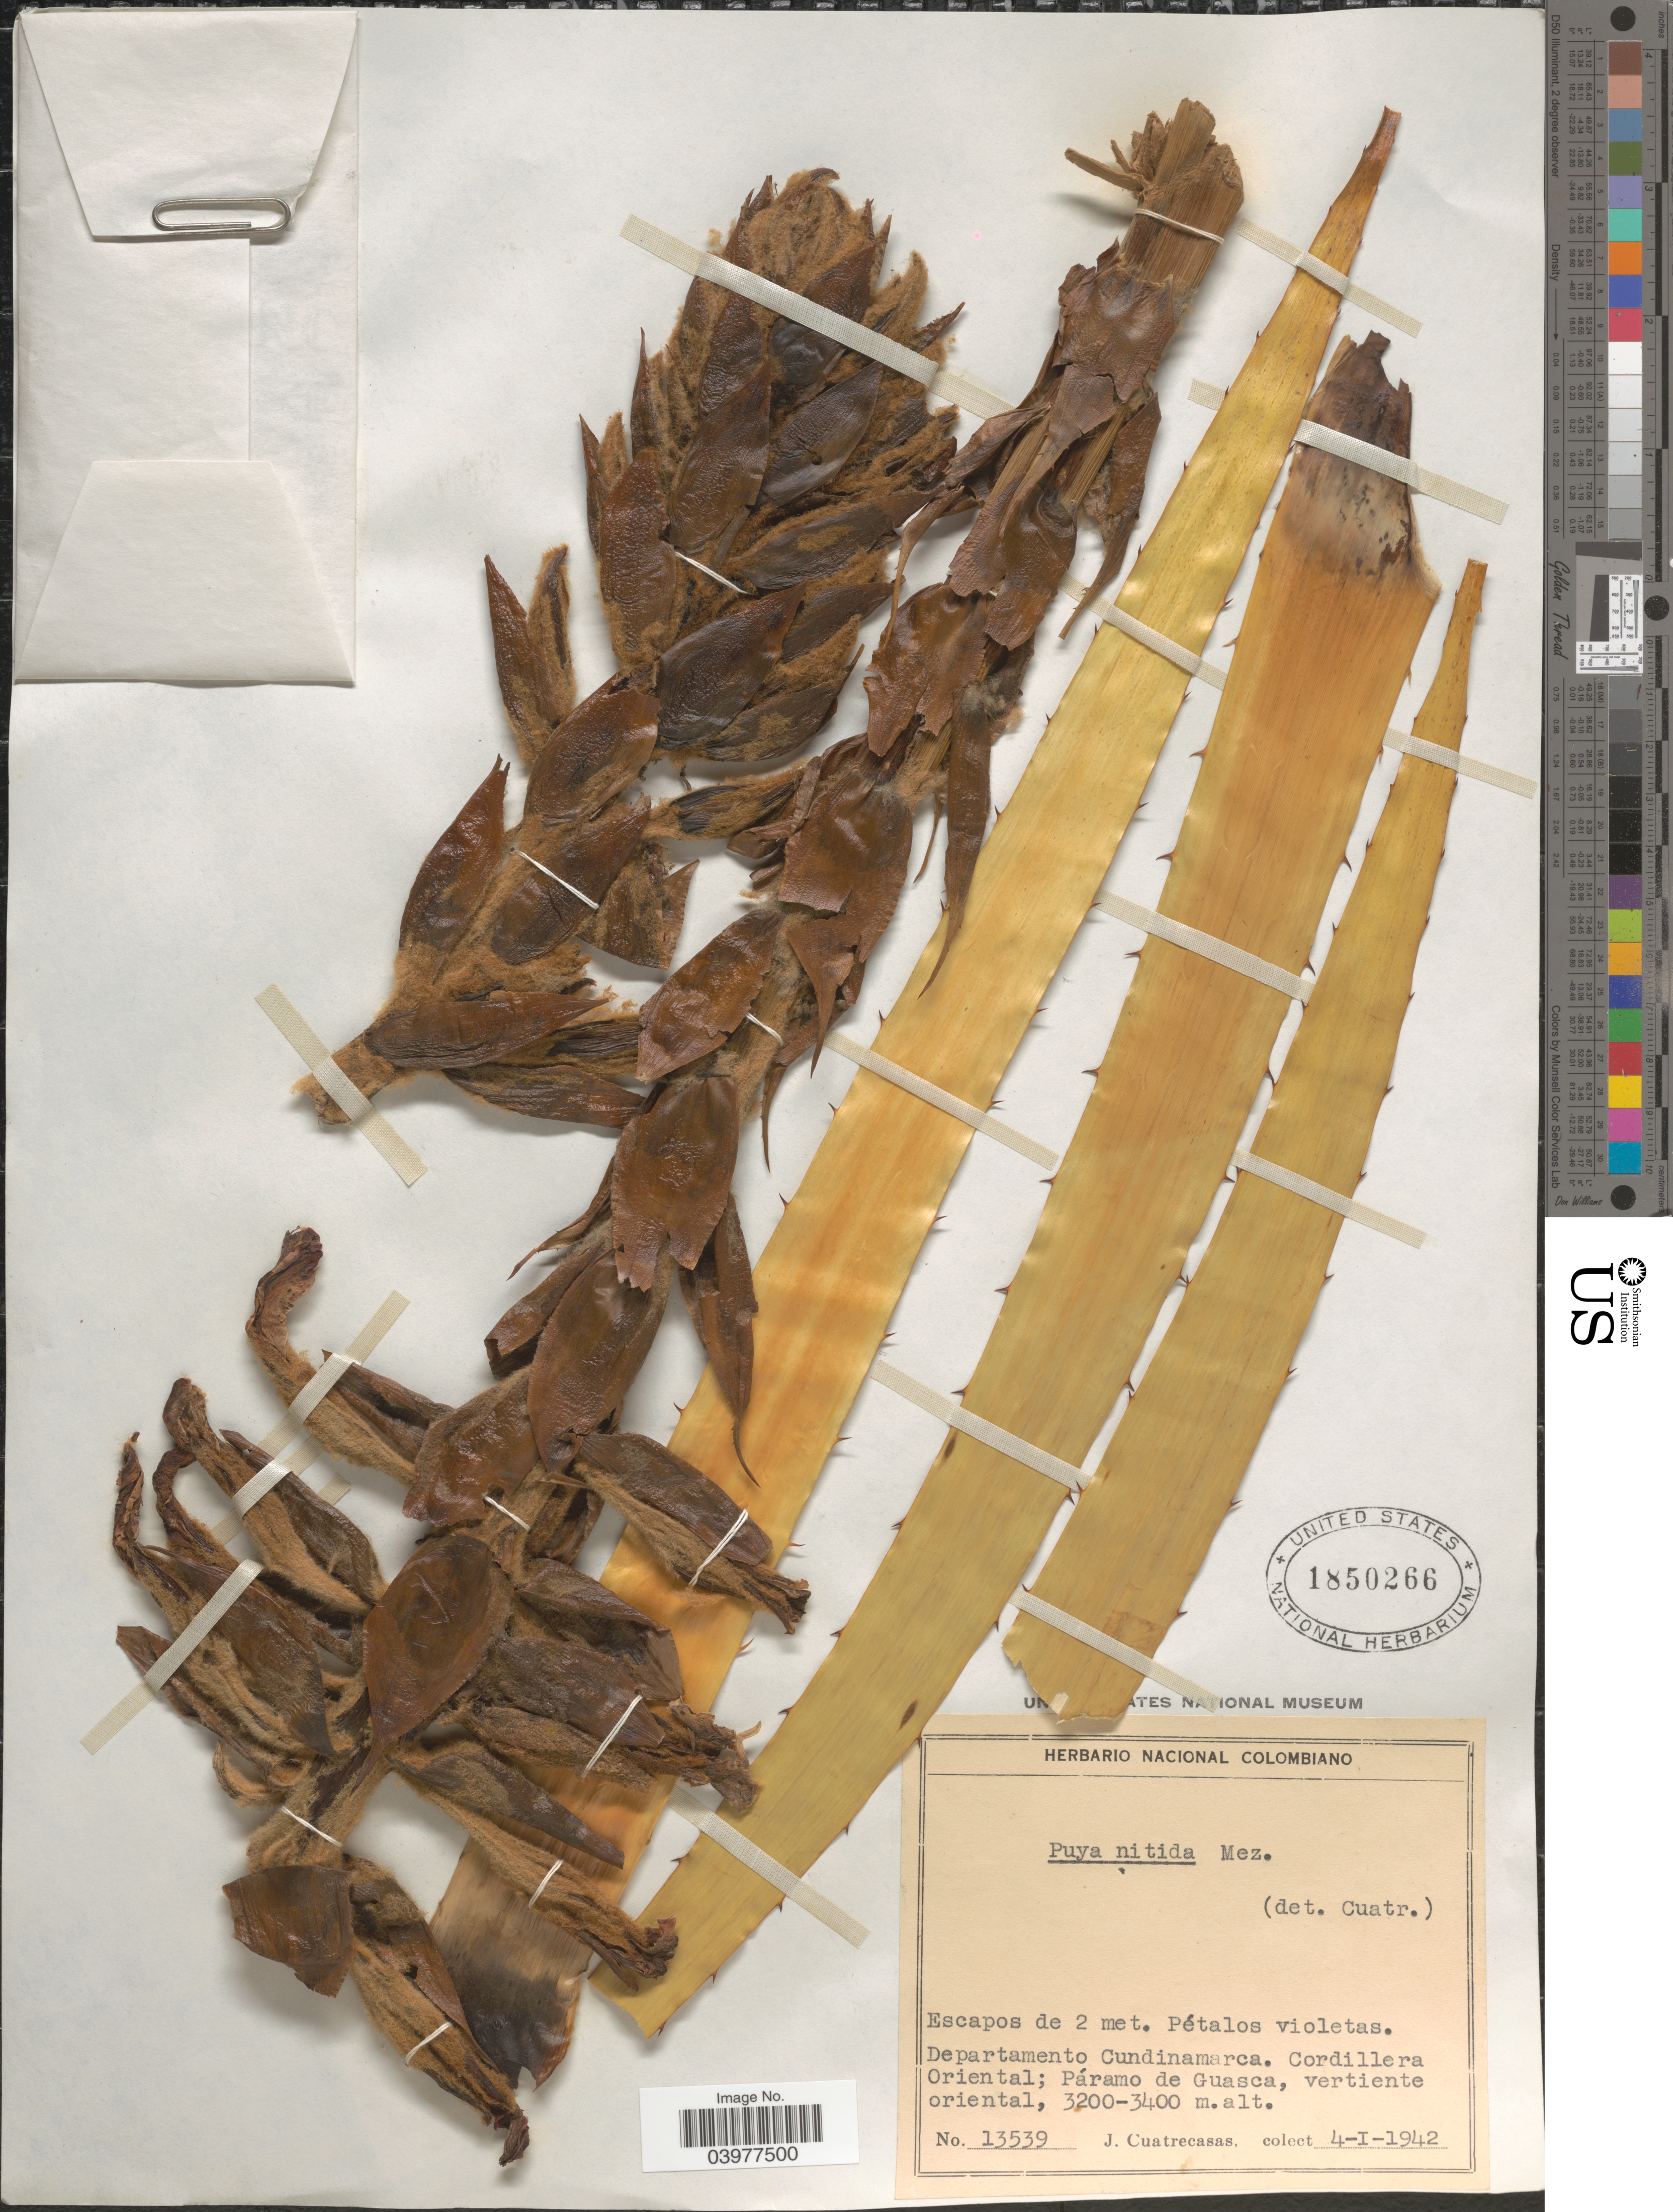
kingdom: Plantae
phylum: Tracheophyta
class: Liliopsida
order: Poales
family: Bromeliaceae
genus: Puya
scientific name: Puya nitida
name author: Mez in C. DC.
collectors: J. Cuatrecasas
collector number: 13539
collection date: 1942-01-04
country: Colombia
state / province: Cundinamarca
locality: Departamento Cundinamarca. Cordillera Oriental; Páramo de Guasca, vertiente oriental.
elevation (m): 3200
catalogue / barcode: US 1850266